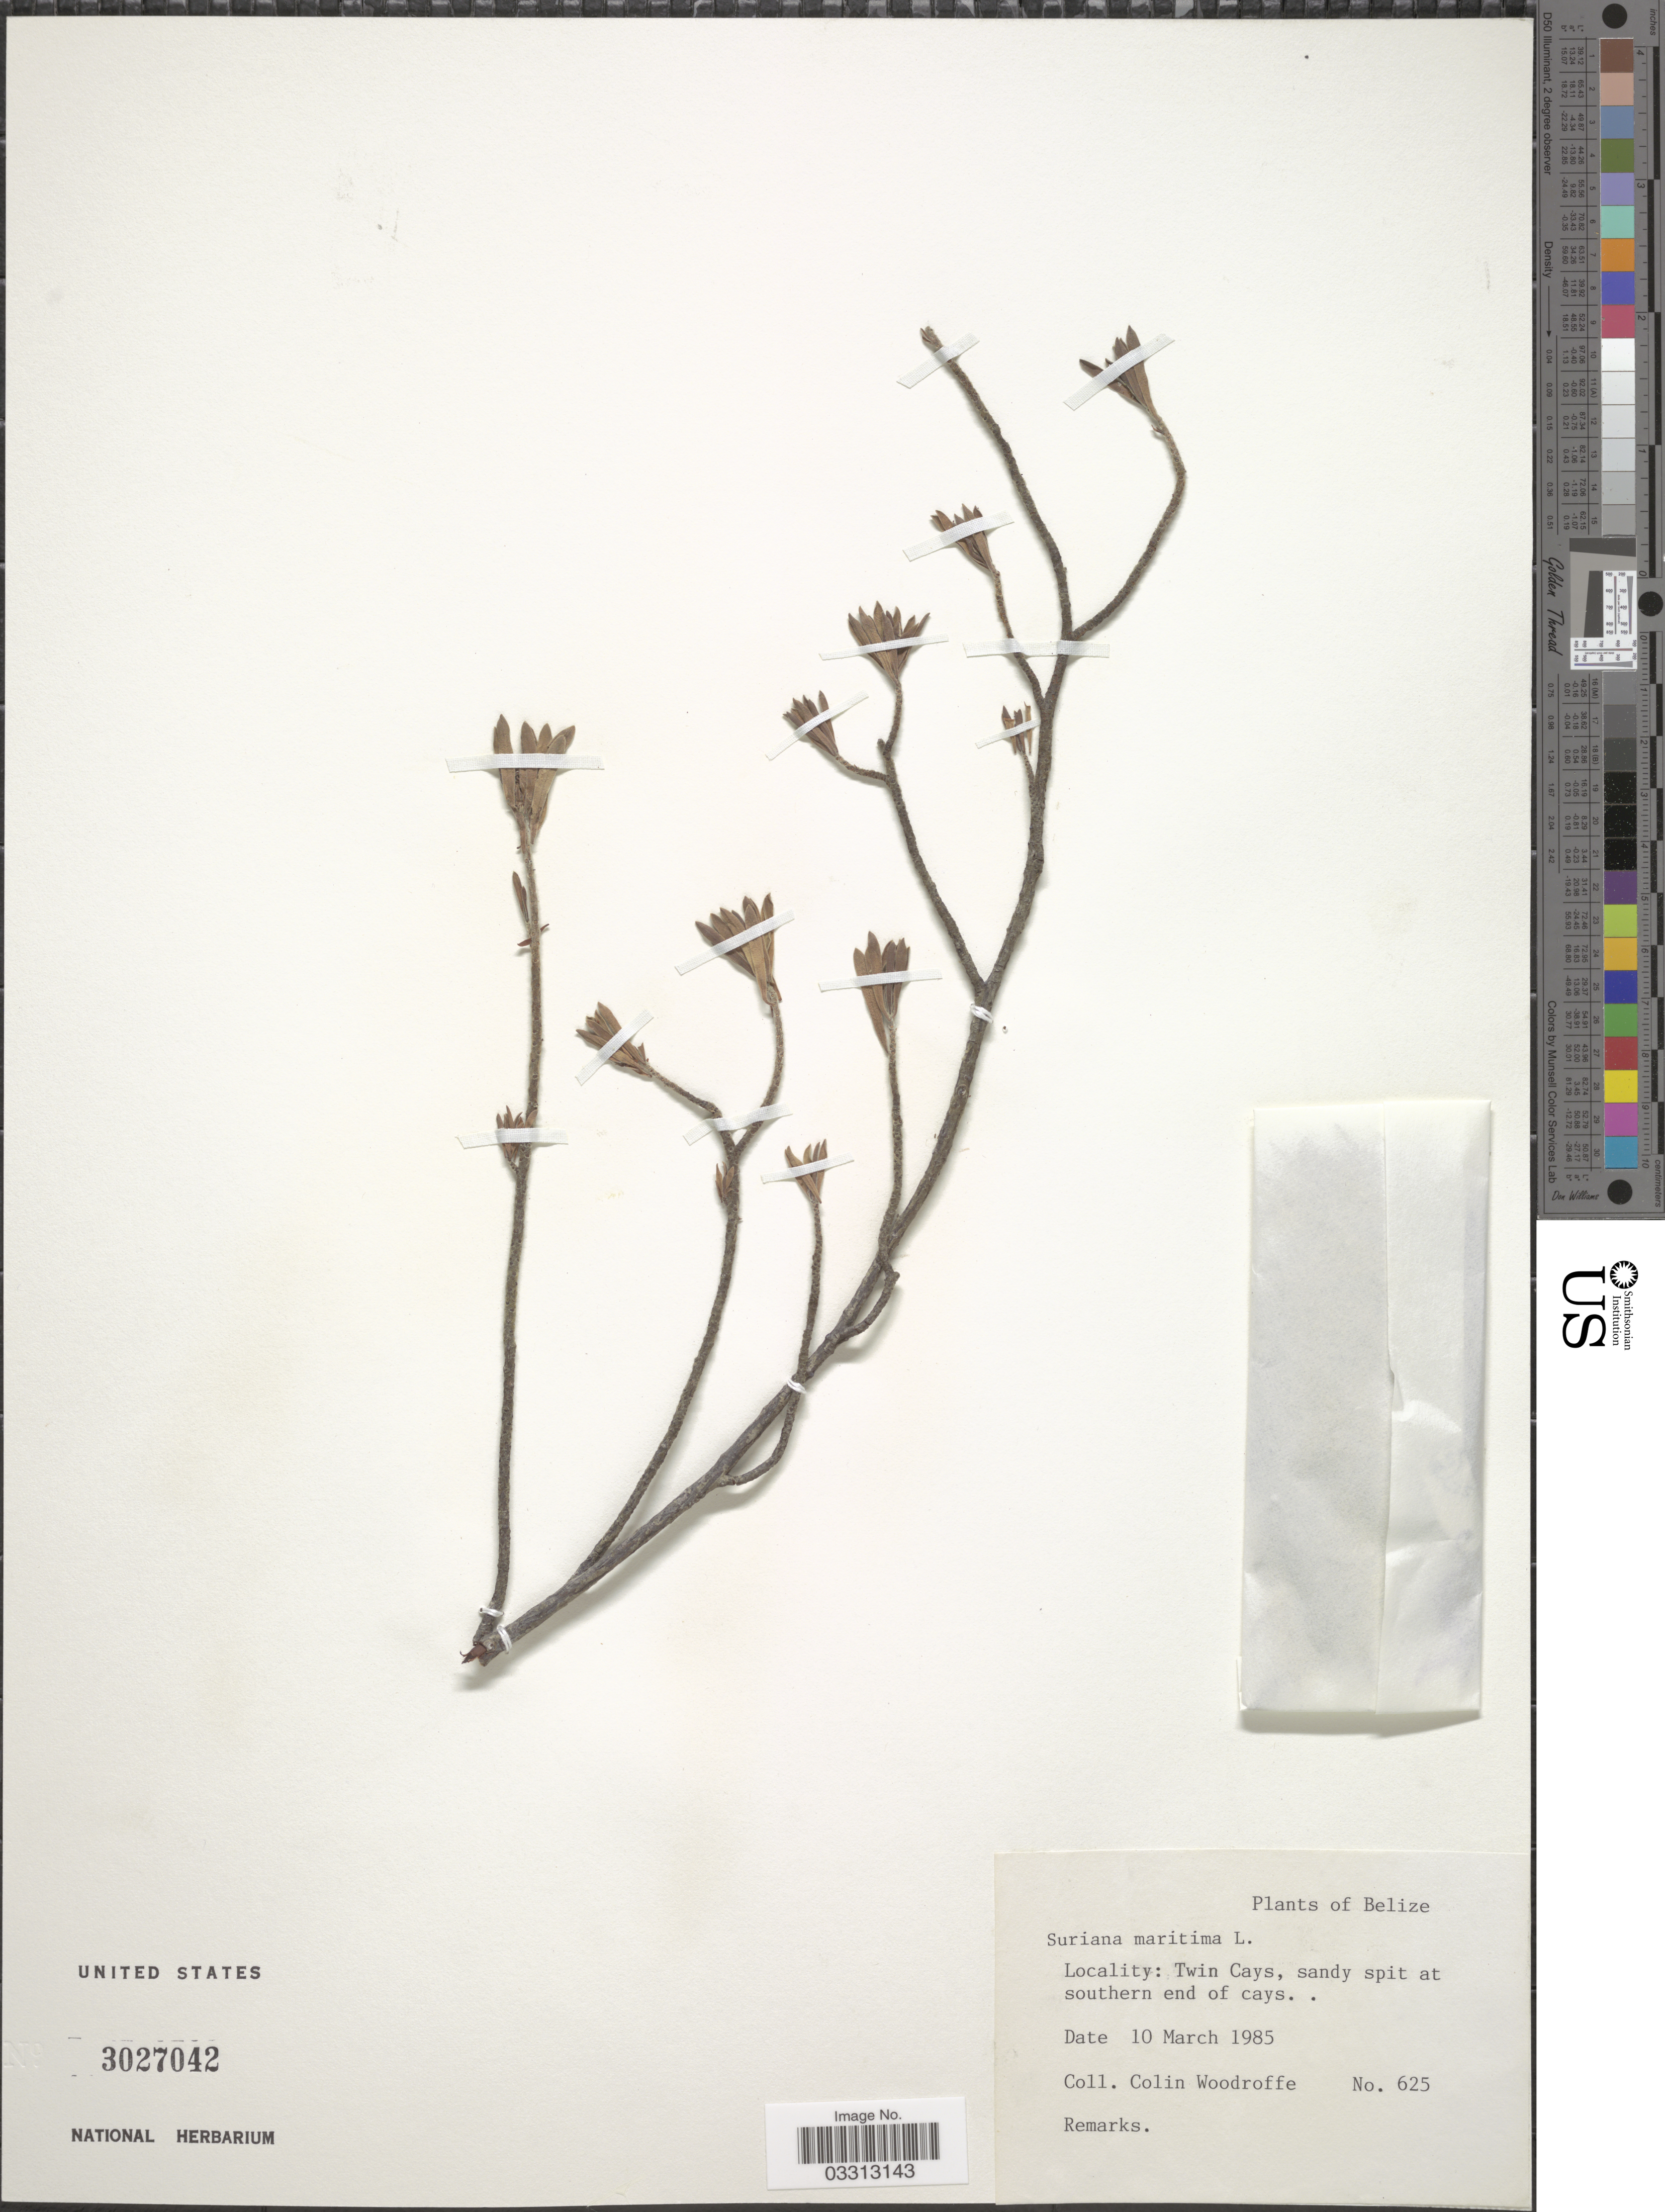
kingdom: Plantae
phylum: Tracheophyta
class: Magnoliopsida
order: Fabales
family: Surianaceae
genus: Suriana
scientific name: Suriana maritima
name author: L.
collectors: C. Woodroffe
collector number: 625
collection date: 1985-03-10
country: Belize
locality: Twin Cays, sandy pit at southern end of cays.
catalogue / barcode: US 3027042